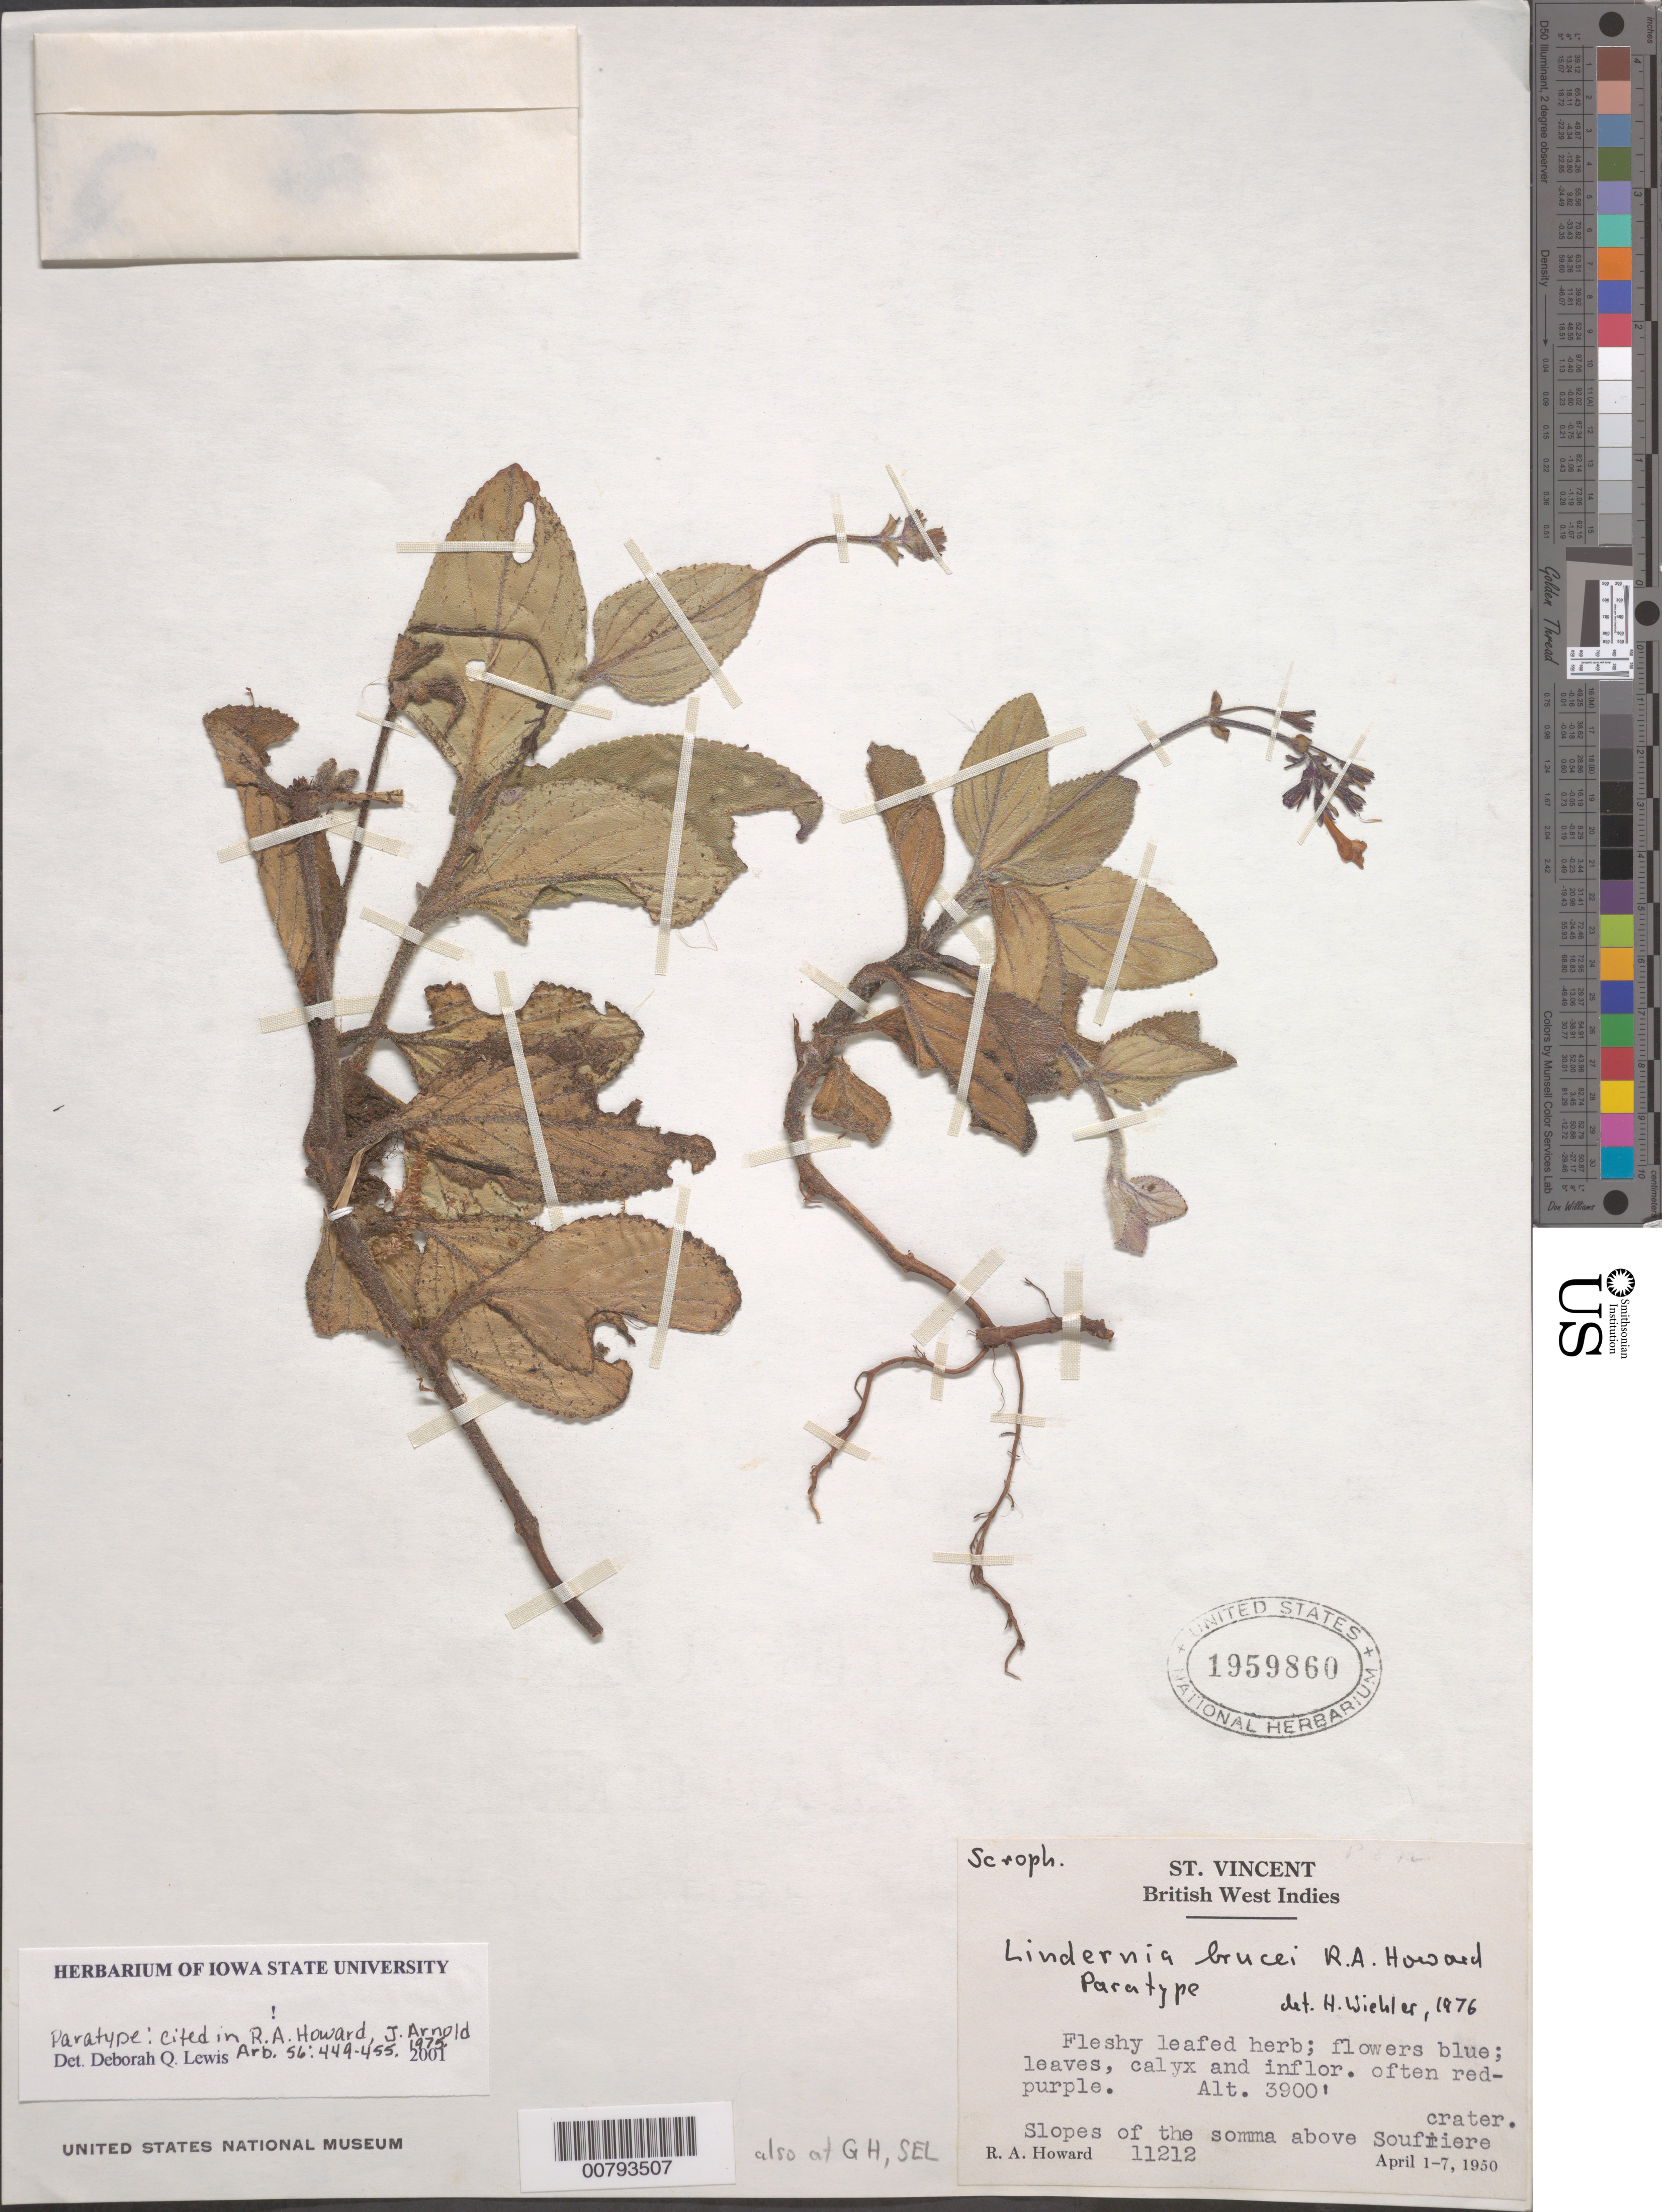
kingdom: Plantae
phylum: Tracheophyta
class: Magnoliopsida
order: Lamiales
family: Linderniaceae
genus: Lindernia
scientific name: Lindernia brucei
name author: R.A. Howard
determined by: Lewis, D. Q.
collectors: R. A. Howard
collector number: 11212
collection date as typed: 01 Apr 1950 to 07 Apr 1950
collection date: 1950-04-01/1950-04-07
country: St. Vincent - Grenadines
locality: Slopes of the somma above Soufriere crater.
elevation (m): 1189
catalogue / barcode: US 1959860